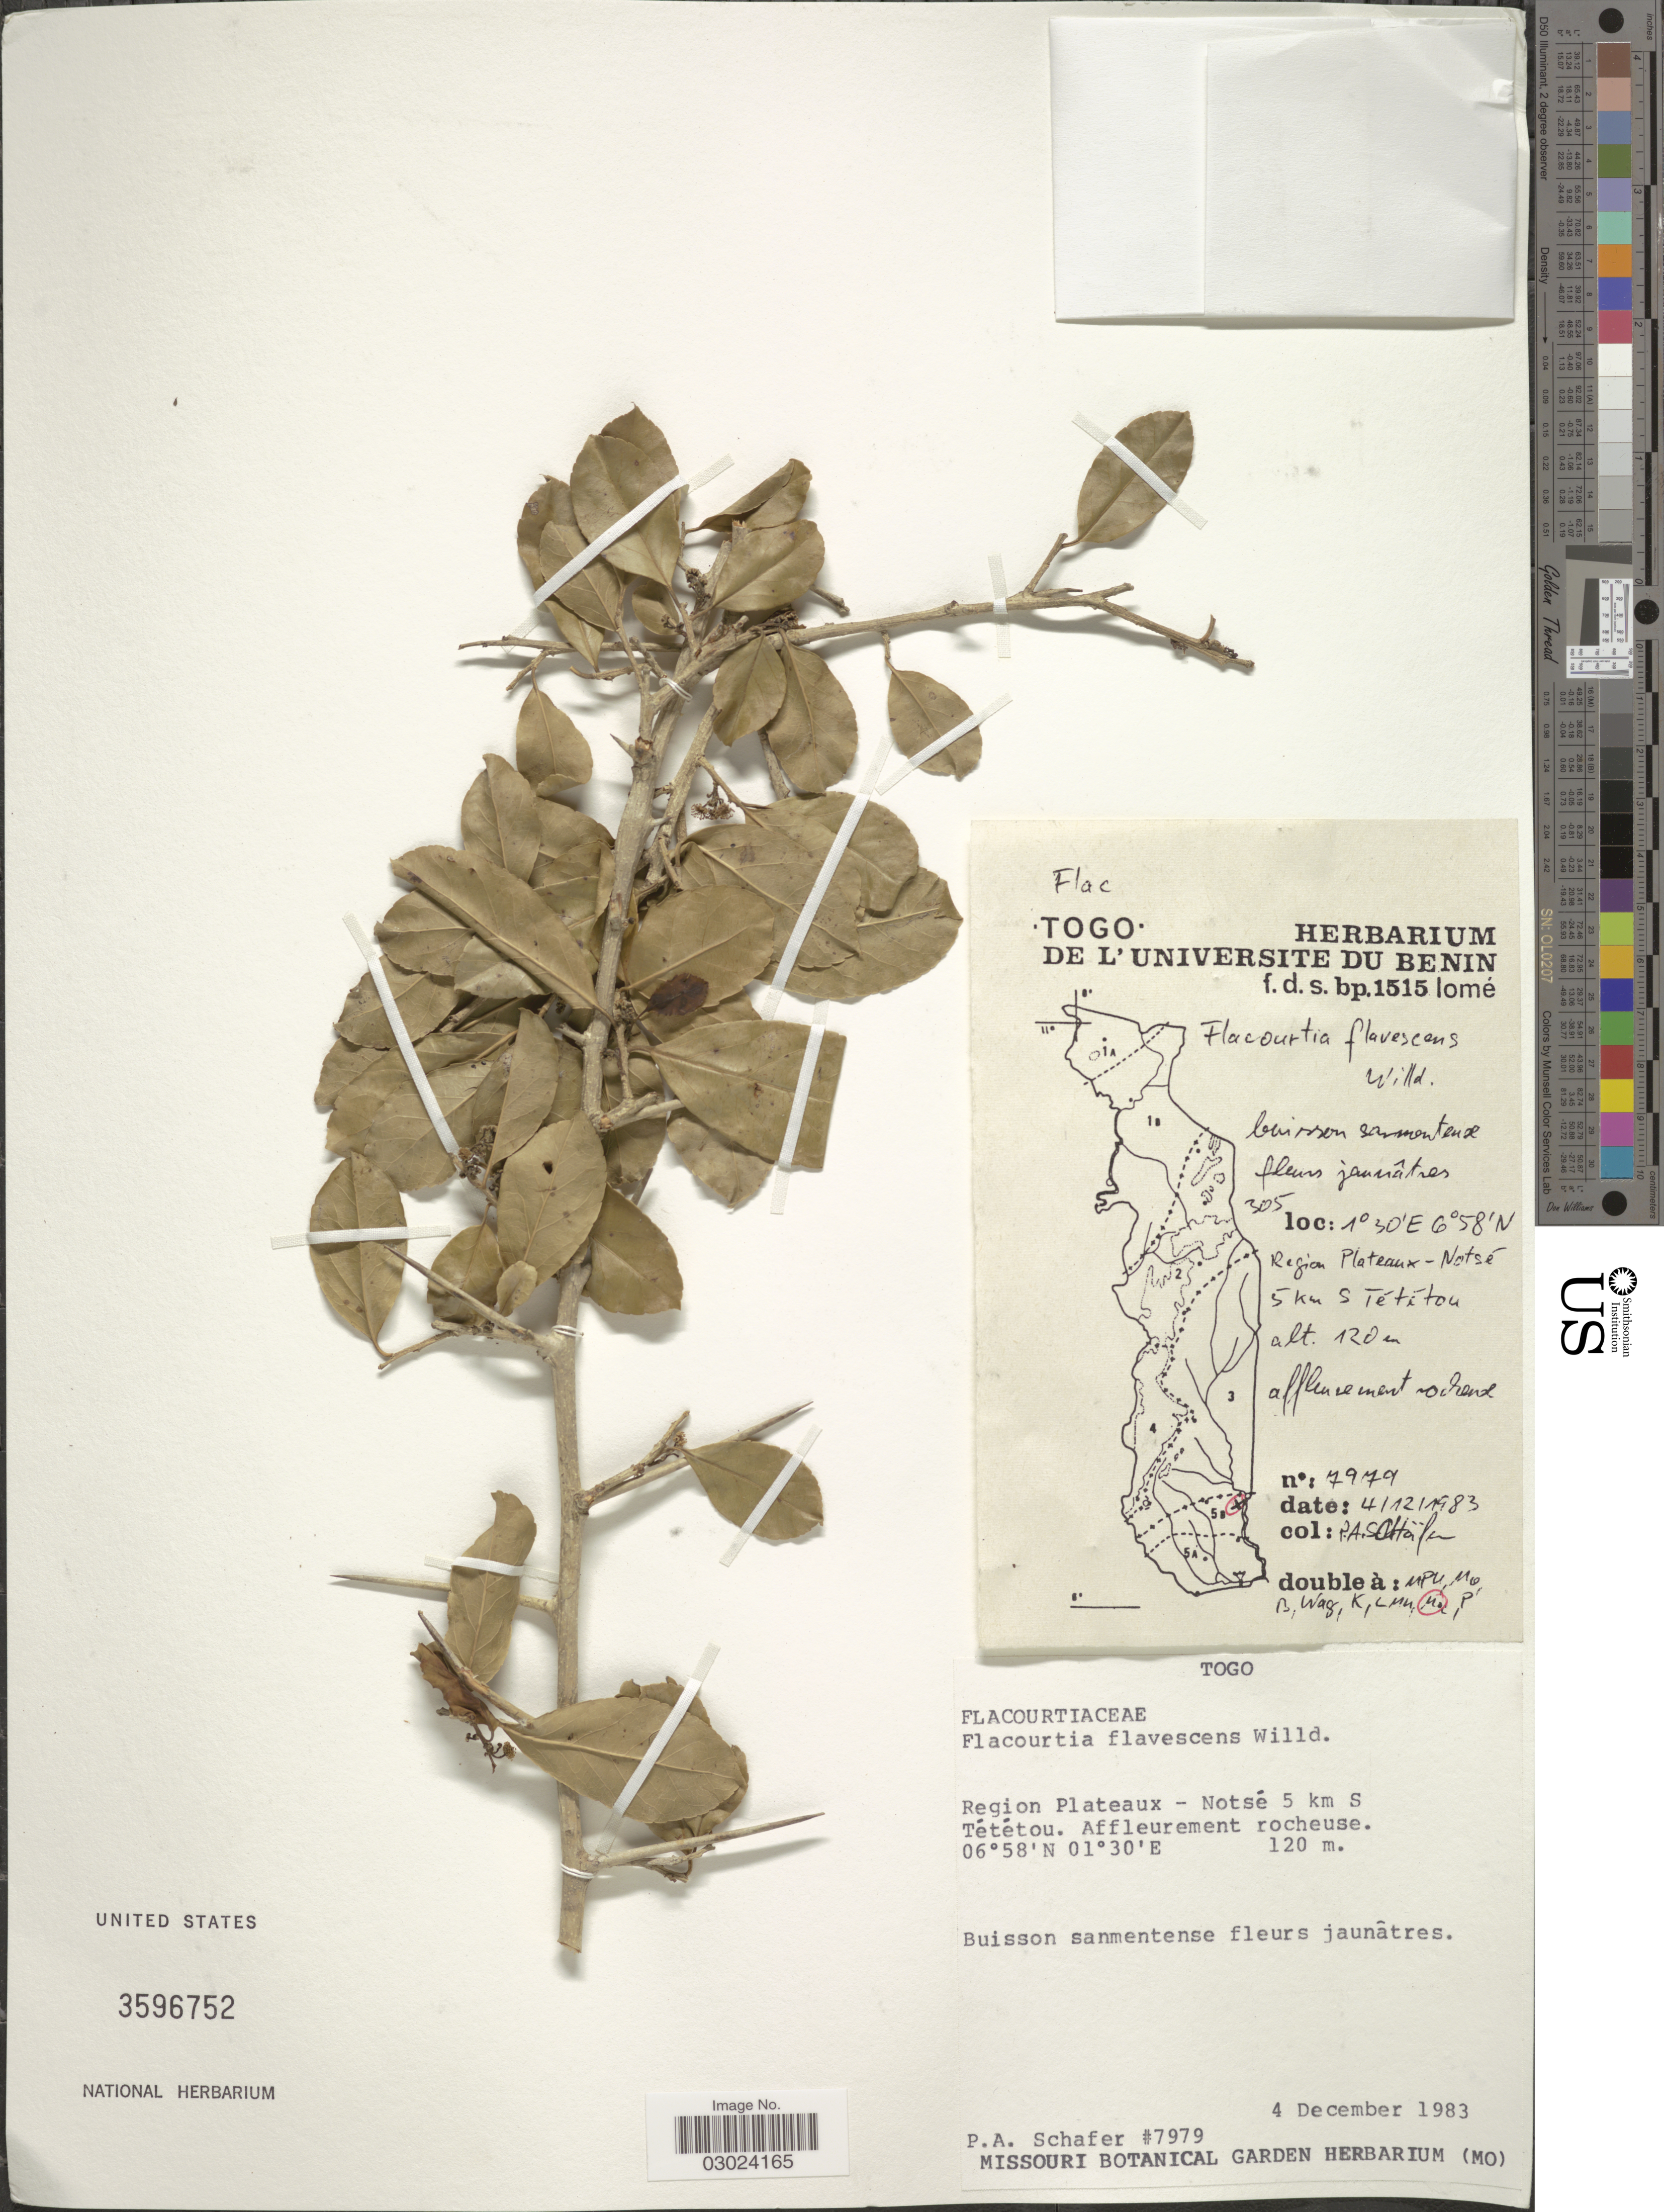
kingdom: Plantae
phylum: Tracheophyta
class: Magnoliopsida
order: Malpighiales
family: Salicaceae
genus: Flacourtia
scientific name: Flacourtia flavescens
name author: Willd.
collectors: P. Schafer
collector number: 7979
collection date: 1983-12-04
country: Togo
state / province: Plateaux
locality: Region Plateaux - Notsé 5 km S Tététou.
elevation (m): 120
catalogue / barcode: US 3596752